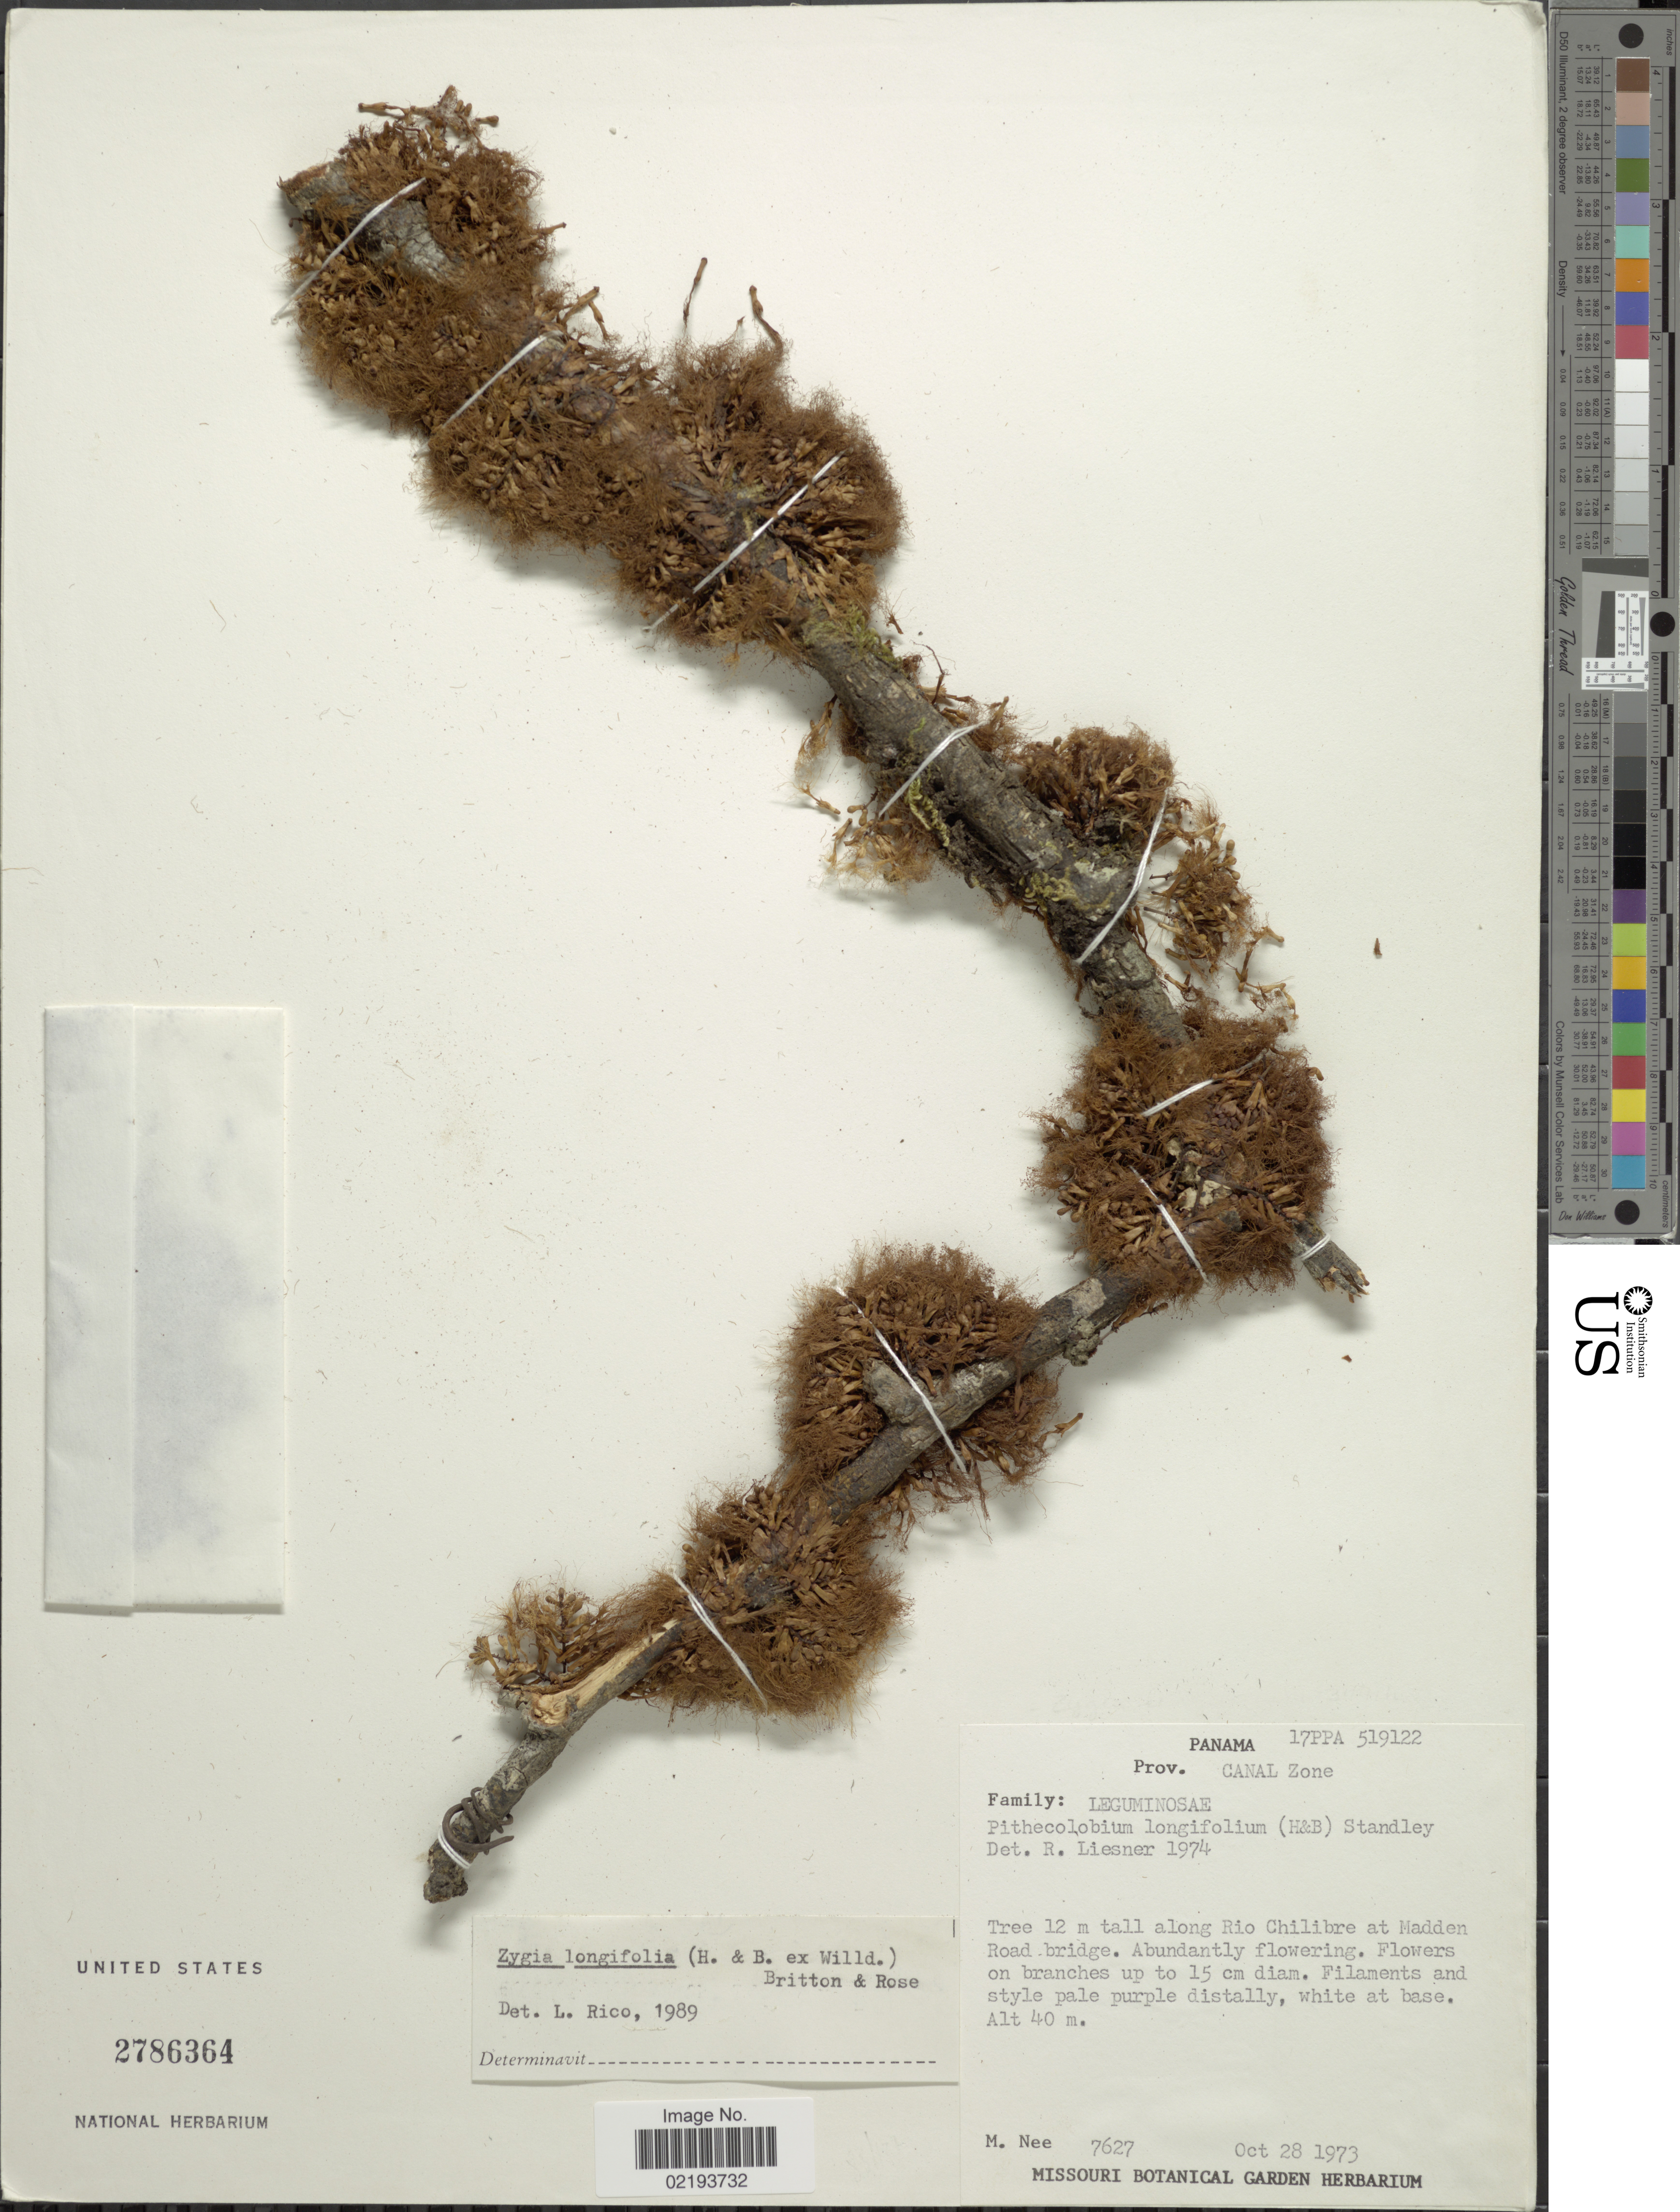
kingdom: Plantae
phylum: Tracheophyta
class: Magnoliopsida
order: Fabales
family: Fabaceae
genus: Zygia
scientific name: Zygia longifolia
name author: (Willd.) Britton & Rose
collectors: M. Nee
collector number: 7627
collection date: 1973-10-28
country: Panama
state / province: Colón / Panamá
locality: Prov. Canal Zone, along Rio Chilibre at Madden Road bridge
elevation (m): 40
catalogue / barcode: US 2786364